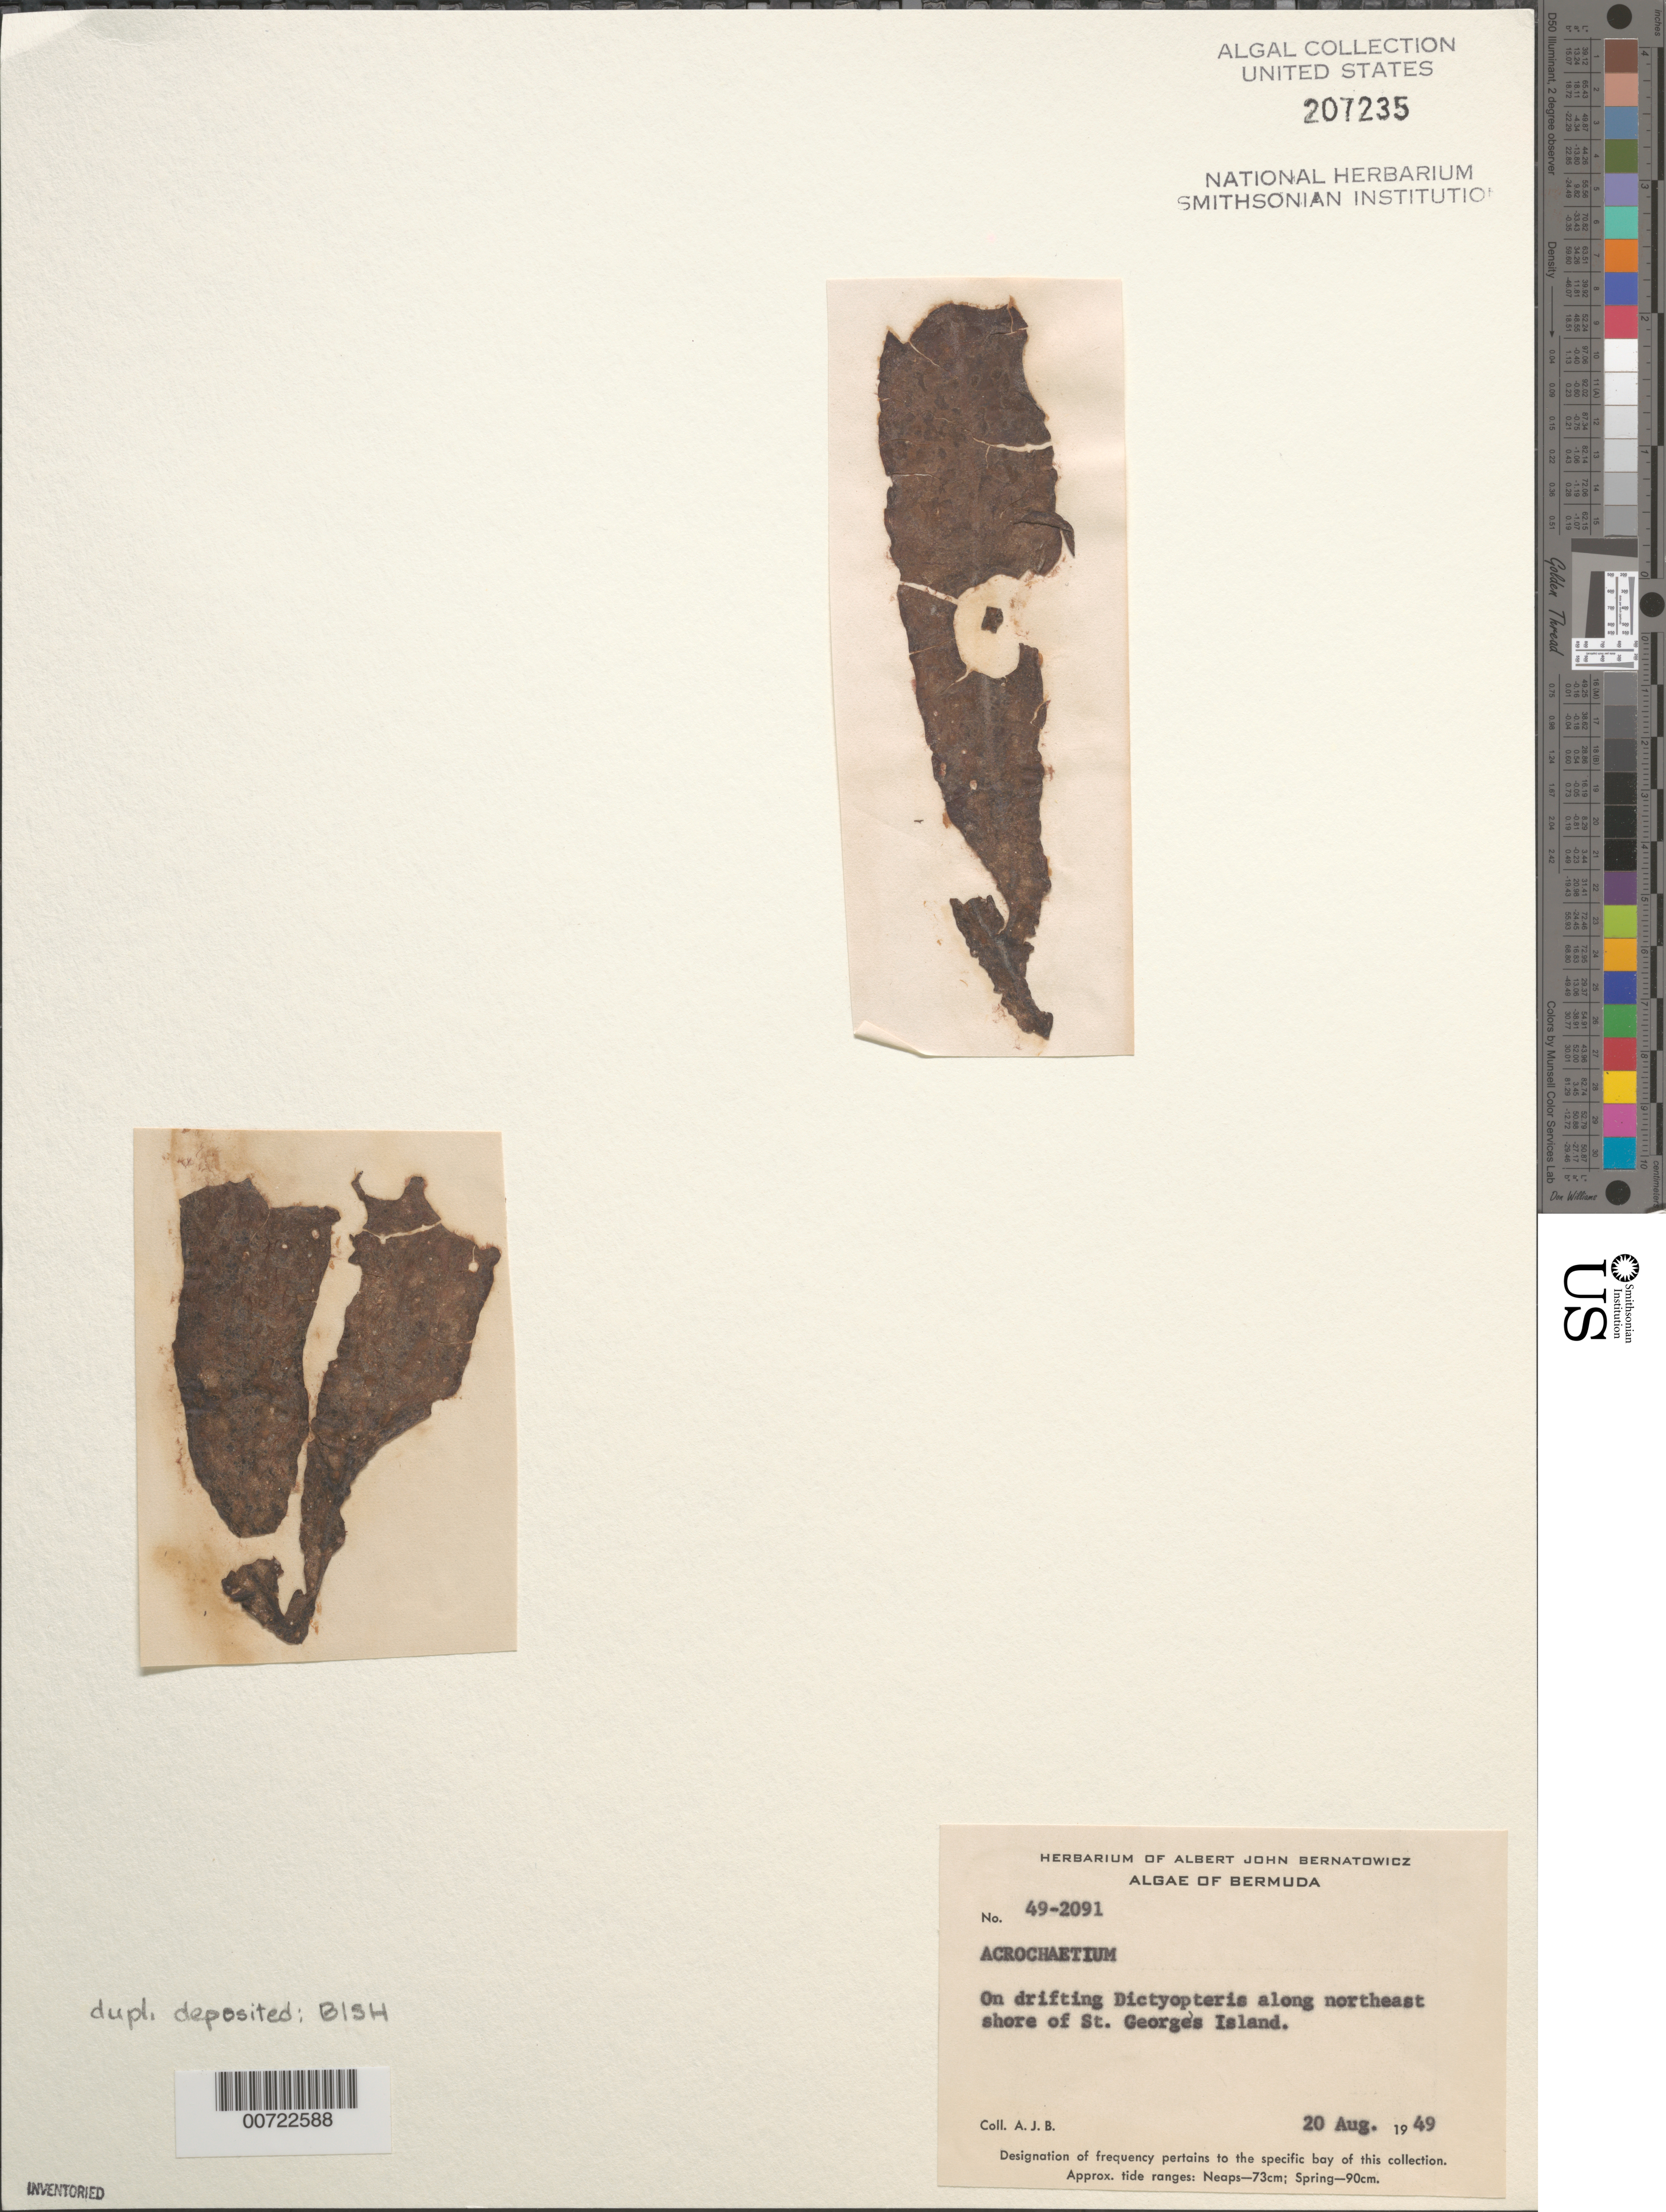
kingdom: Plantae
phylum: Rhodophyta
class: Florideophyceae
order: Acrochaetiales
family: Acrochaetiaceae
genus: Acrochaetium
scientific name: Acrochaetium sp.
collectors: A. Bernatowicz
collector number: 49-2091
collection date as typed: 20 Aug 1949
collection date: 1949-08-20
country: Bermuda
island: St. George's Island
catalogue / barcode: US 207235